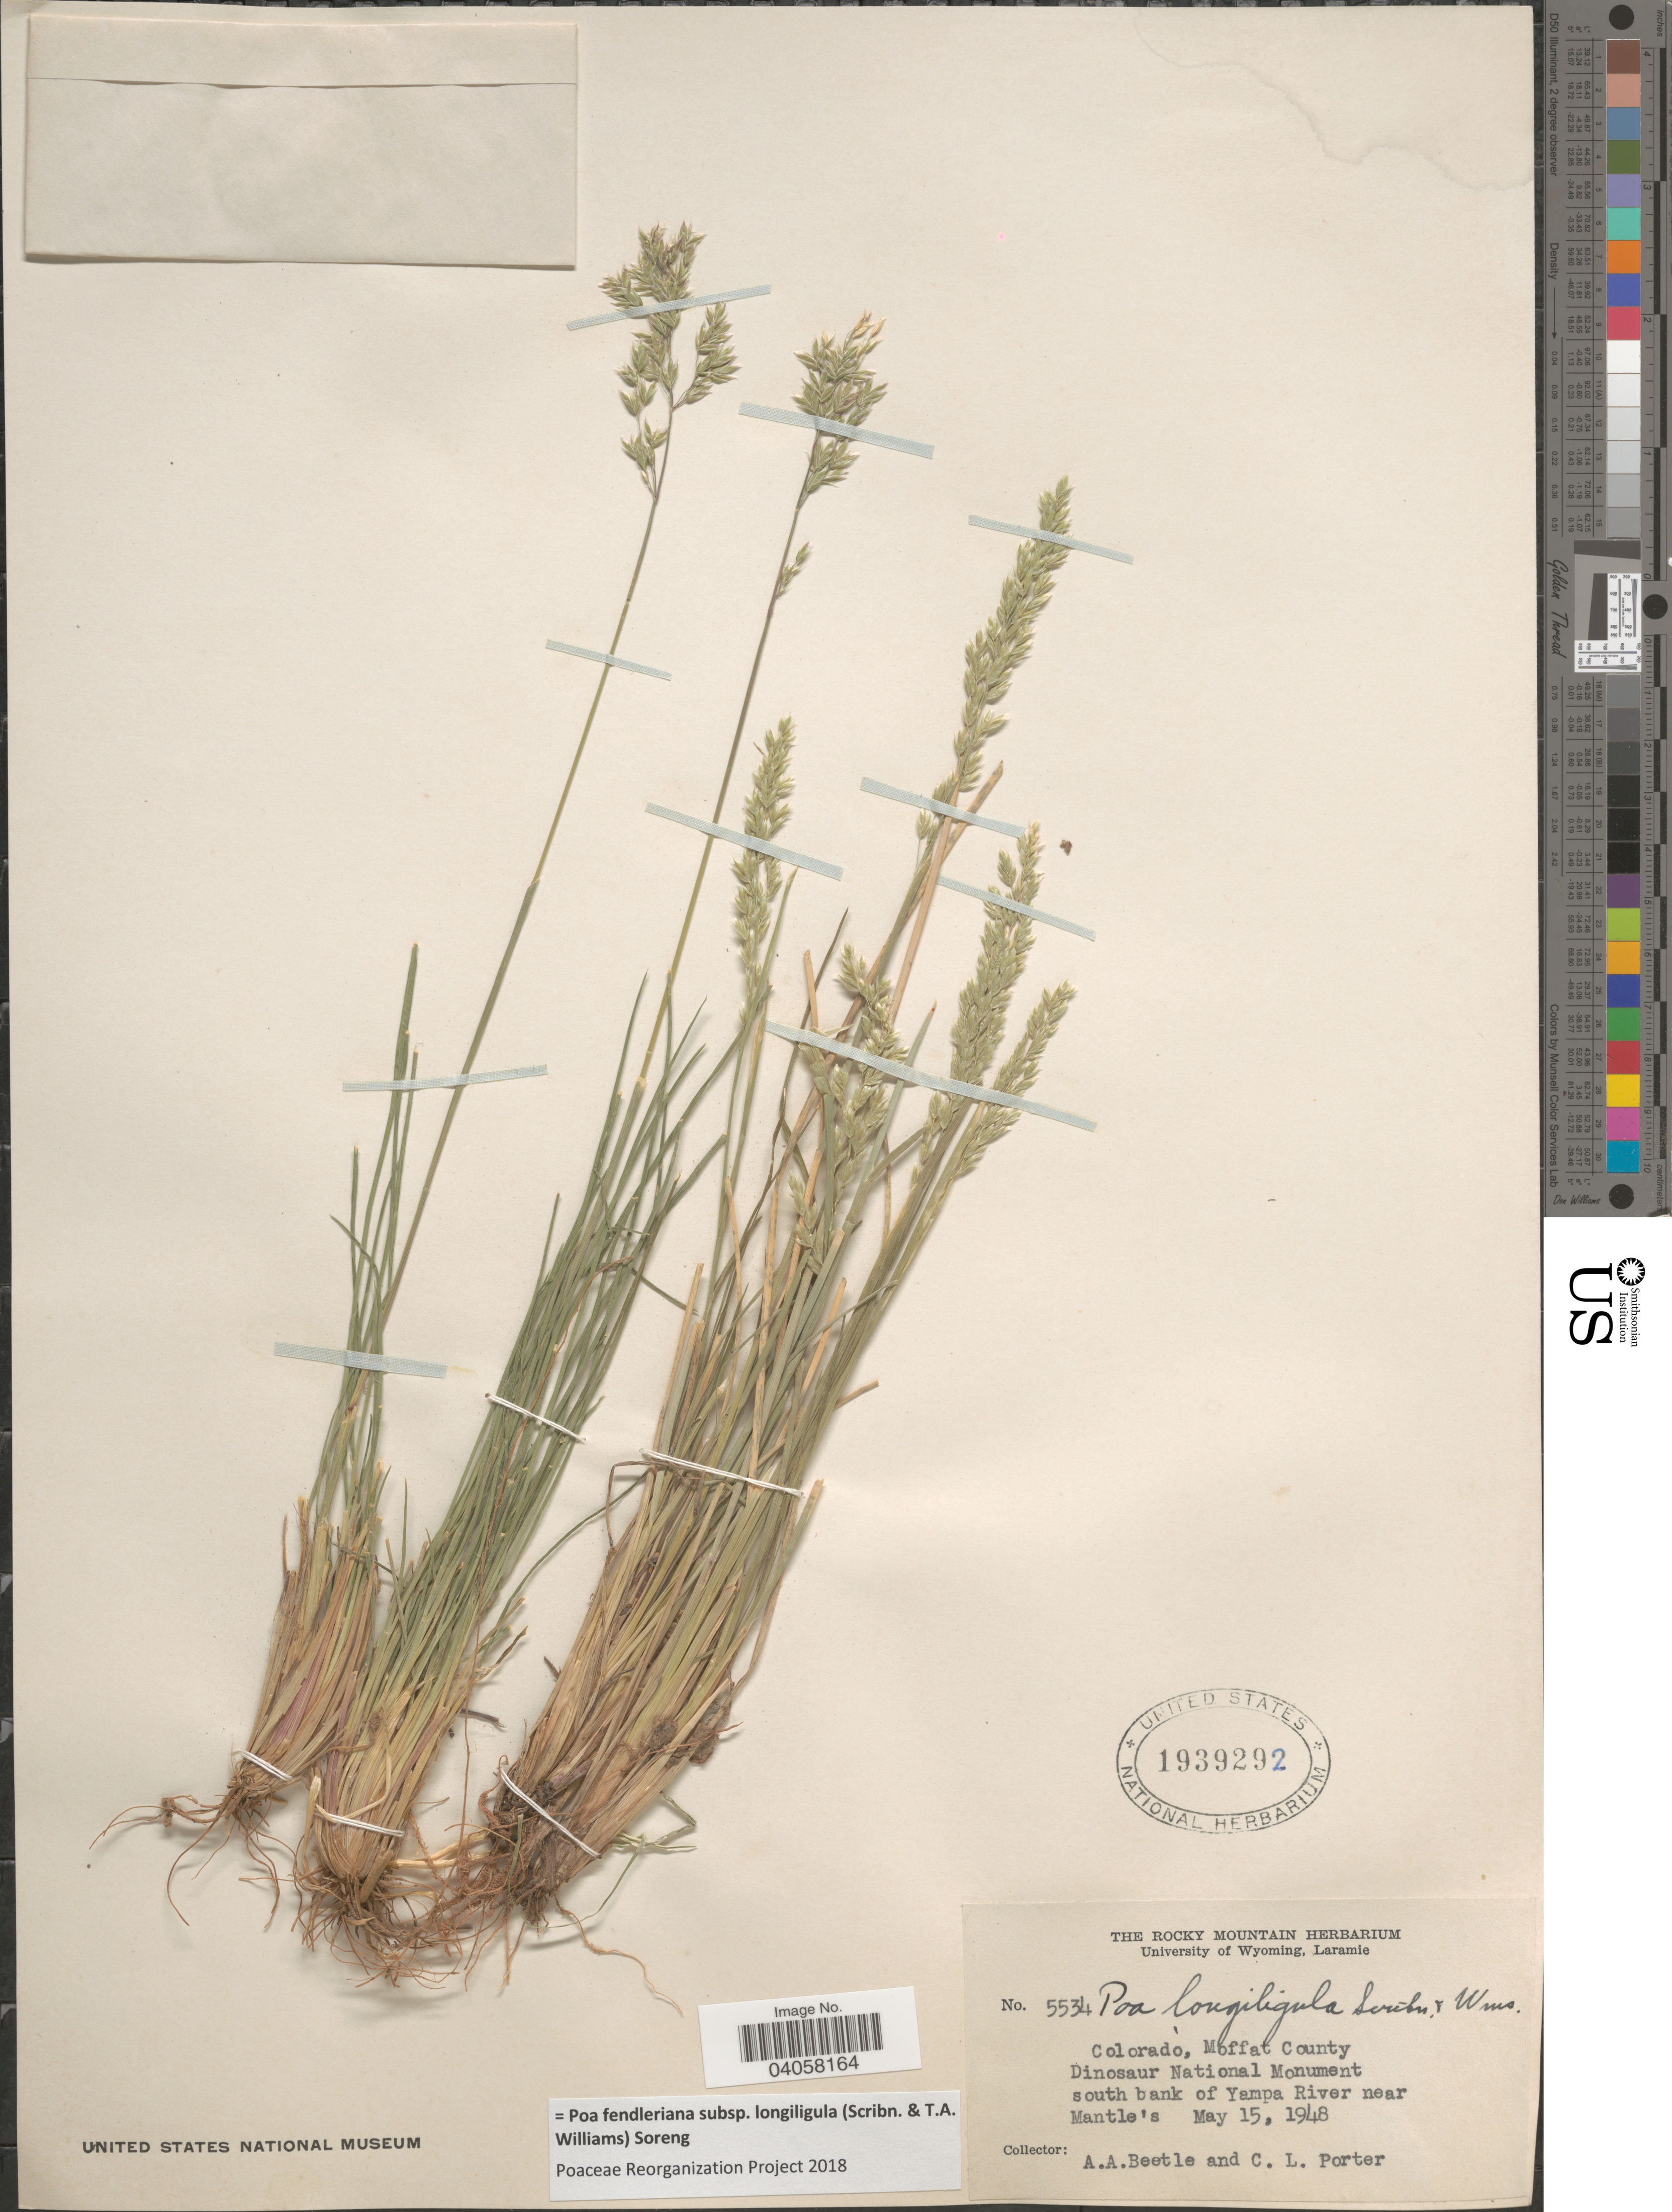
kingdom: Plantae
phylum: Tracheophyta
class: Liliopsida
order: Poales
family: Poaceae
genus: Poa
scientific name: Poa fendleriana subsp. longiligula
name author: (Scribn. & T.A. Williams) Soreng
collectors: A. A. Beetle & C. L. Porter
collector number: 5534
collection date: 1948-05-15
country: United States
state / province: Colorado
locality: Moffat County. Dinosaur National Monument south bank of Yampa River near Mantle's.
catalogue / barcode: US 1939292